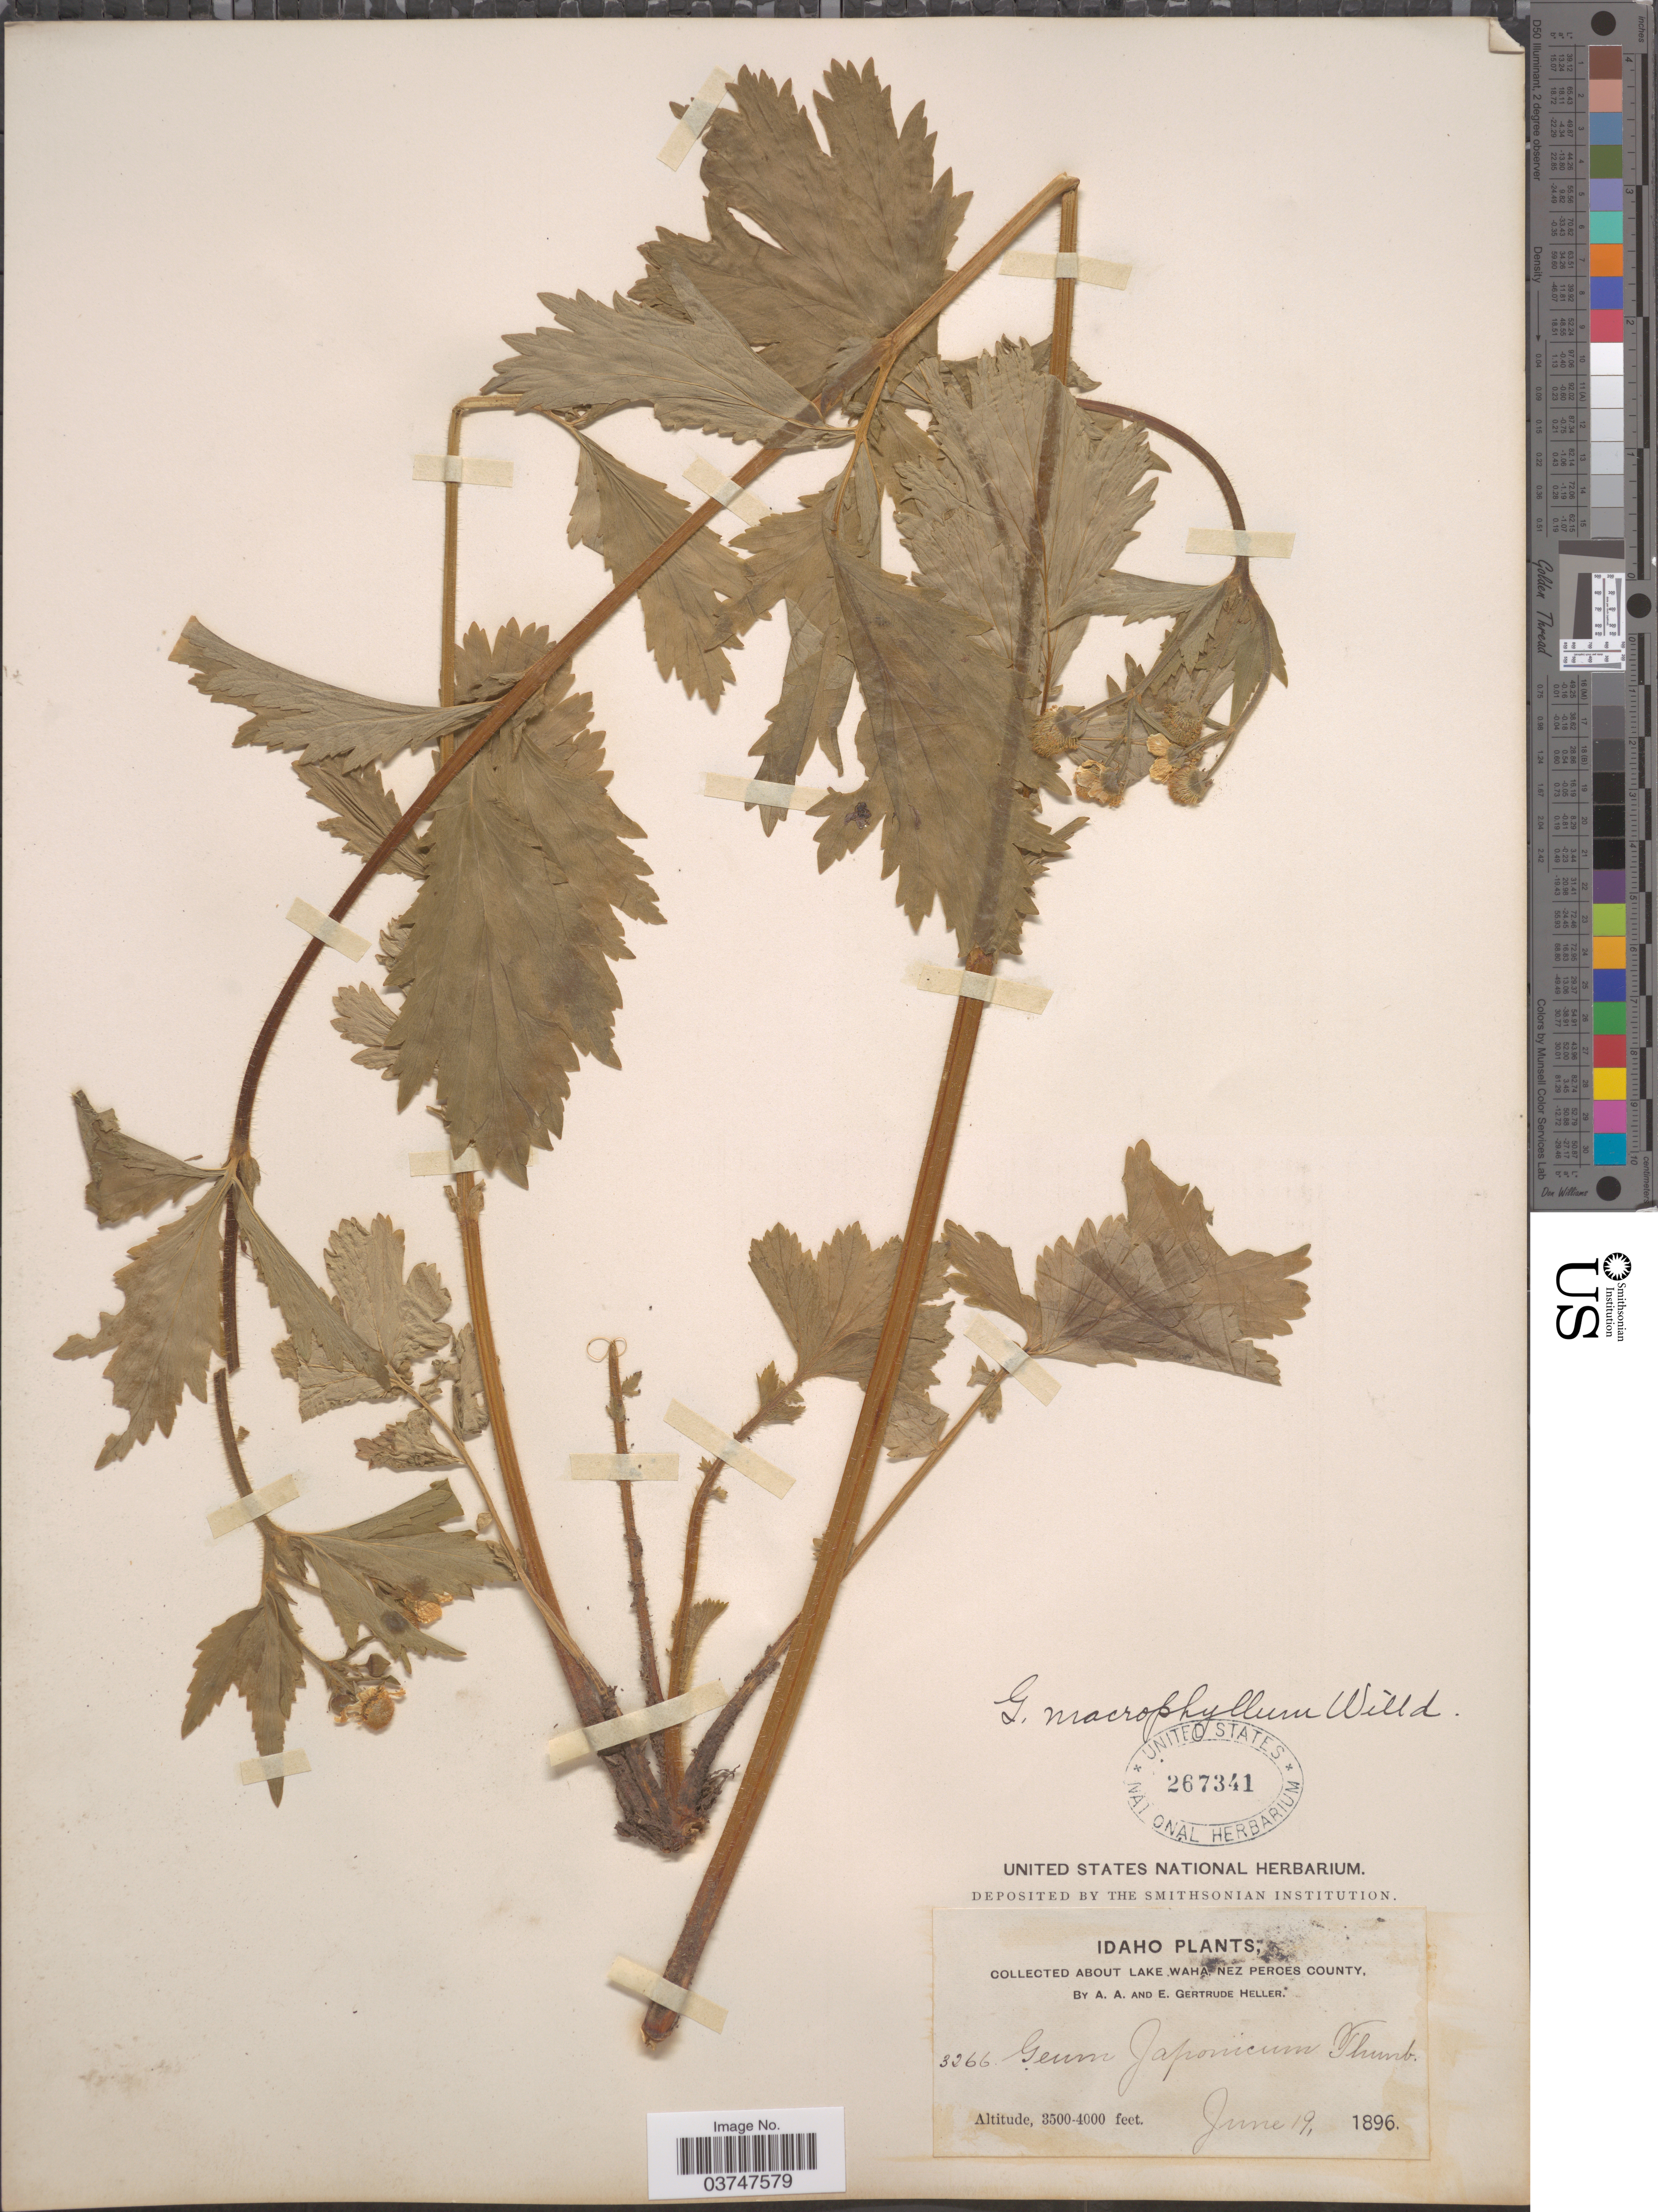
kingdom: Plantae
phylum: Tracheophyta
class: Magnoliopsida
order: Rosales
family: Rosaceae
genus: Geum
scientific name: Geum macrophyllum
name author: Willd.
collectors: A. A. Heller & E. Gertrude Heller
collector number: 3266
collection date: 1896-06-19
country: United States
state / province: Idaho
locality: About Lake Waha, Nez Perces County.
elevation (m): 1067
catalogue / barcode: US 267341